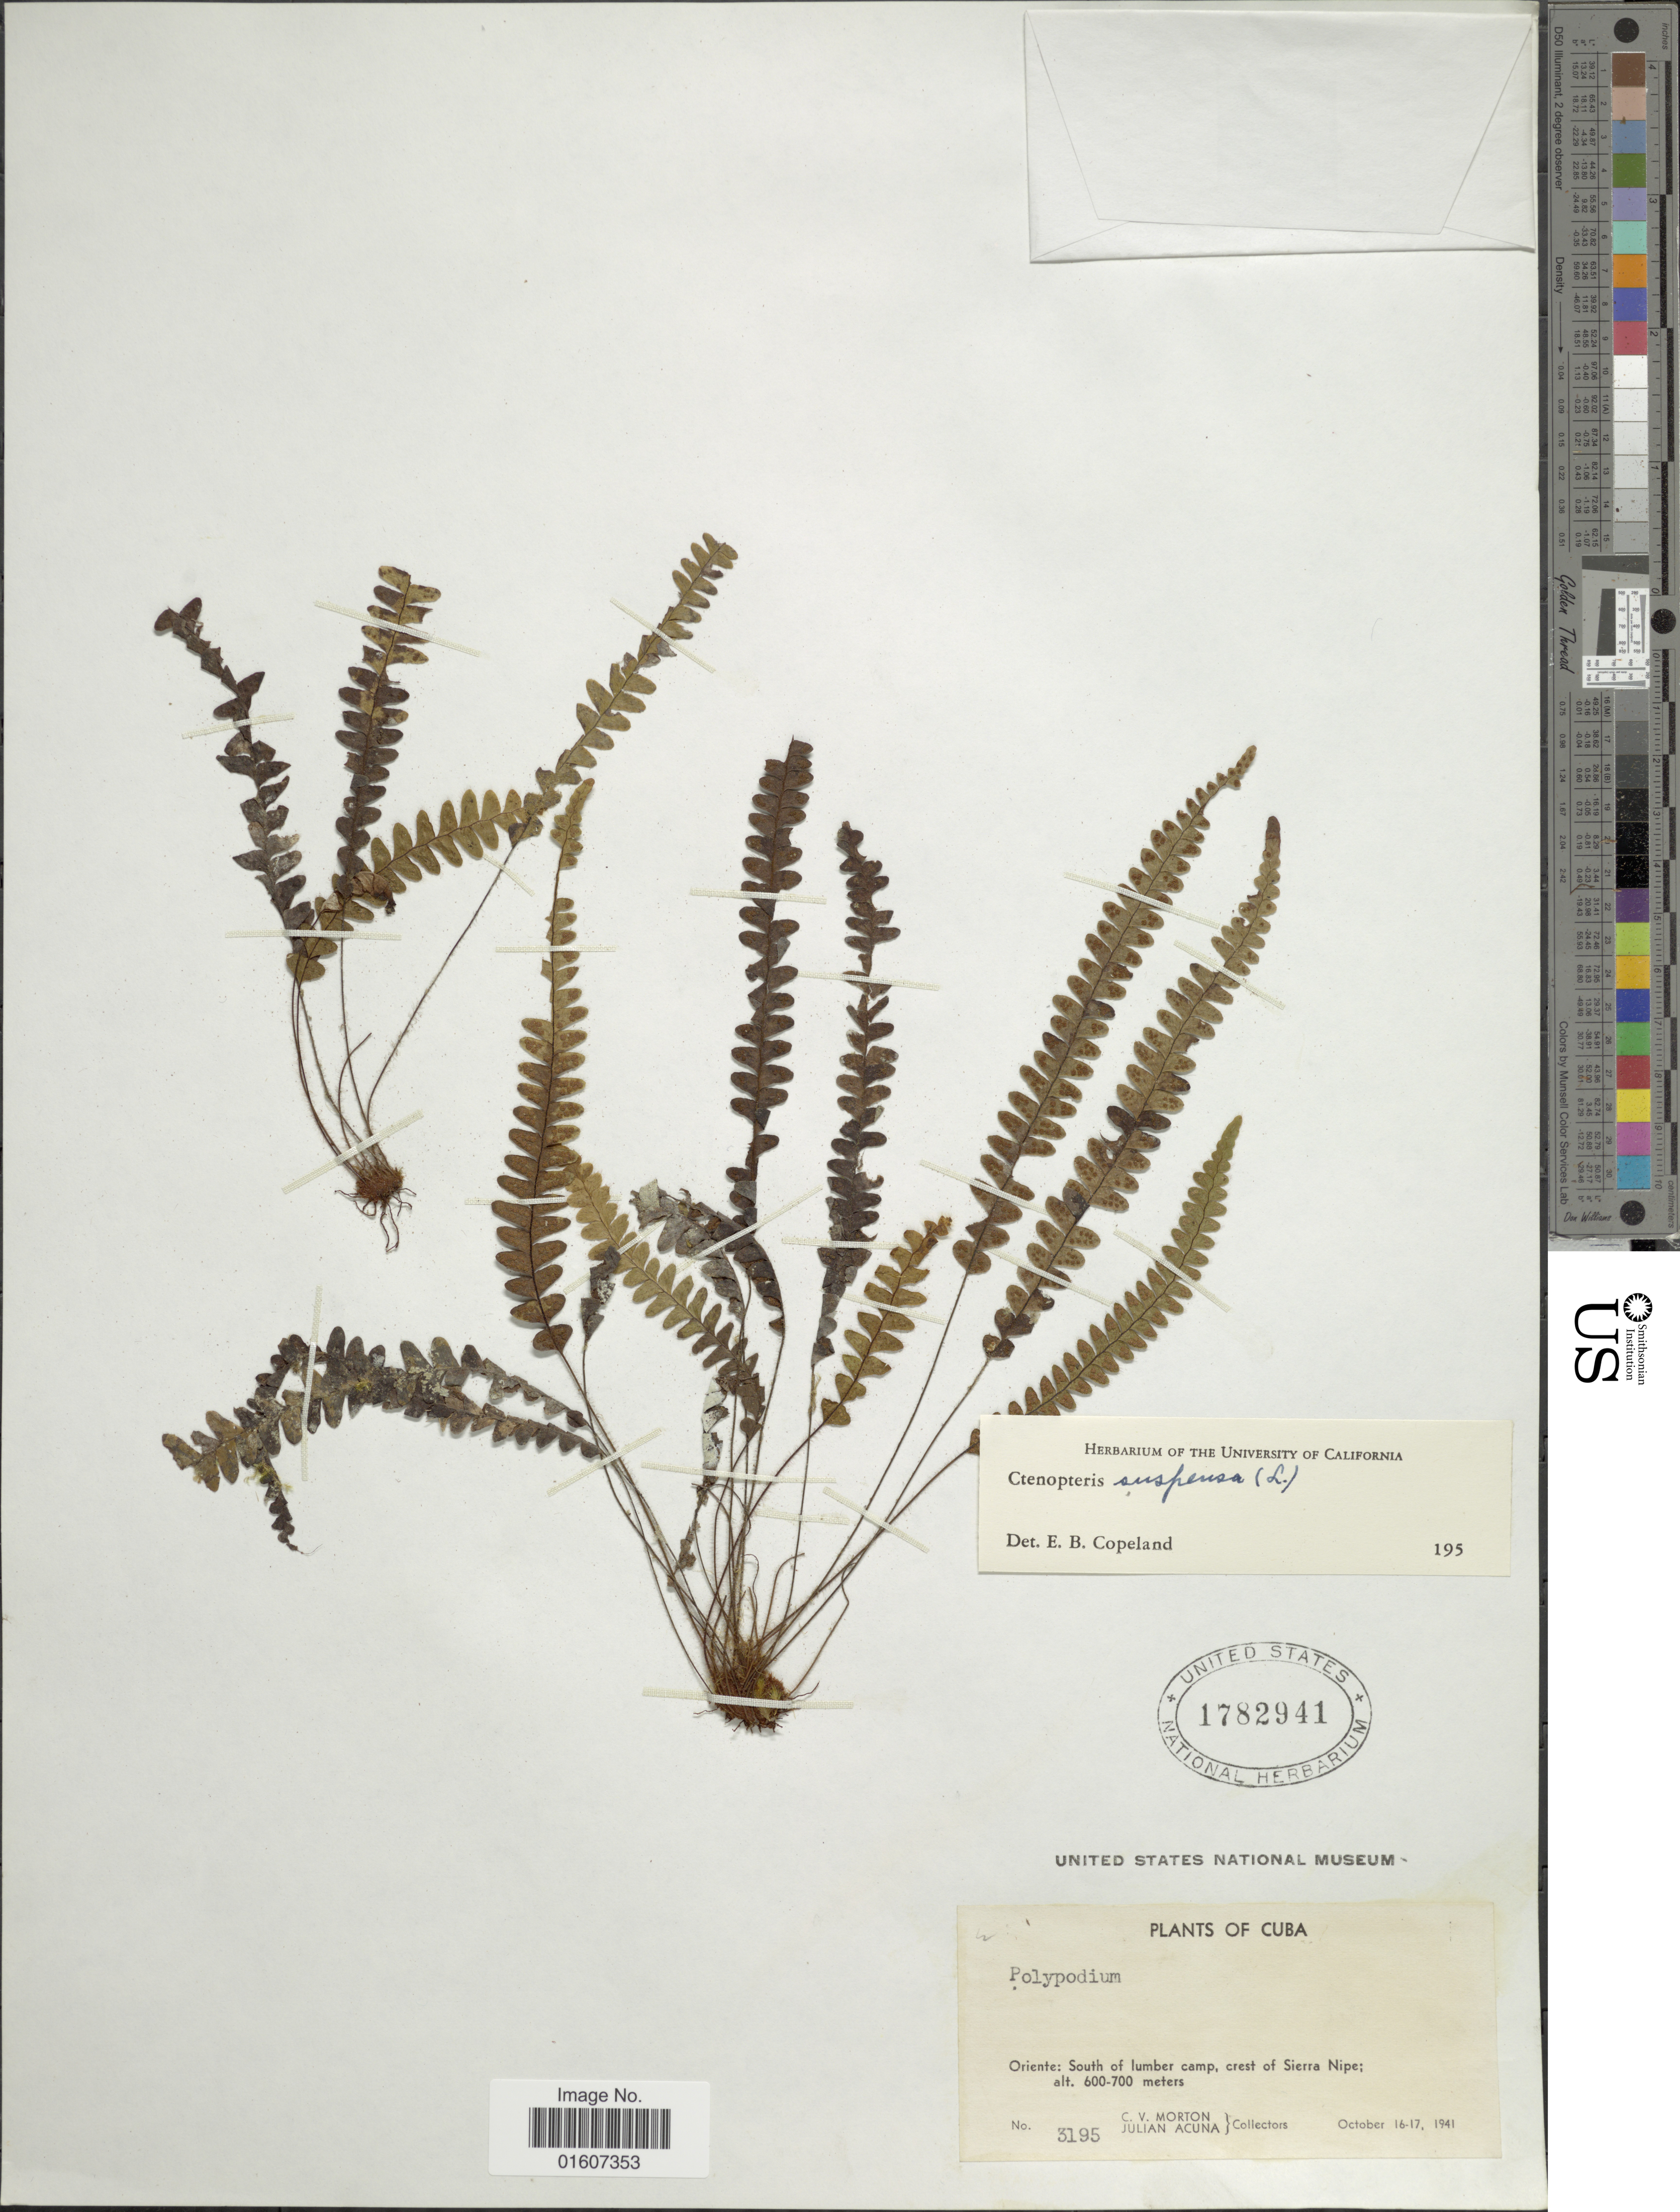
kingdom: Plantae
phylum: Tracheophyta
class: Polypodiopsida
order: Polypodiales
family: Polypodiaceae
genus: Terpsichore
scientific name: Terpsichore asplenifolia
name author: (L.) A.R. Sm.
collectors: C. V. Morton & J. B. Acuña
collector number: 3195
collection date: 1941-10-16/1941-10-17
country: Cuba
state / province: Oriente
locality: South of lumber camp, crest of Sierra Nipe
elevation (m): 600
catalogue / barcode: US 1782941